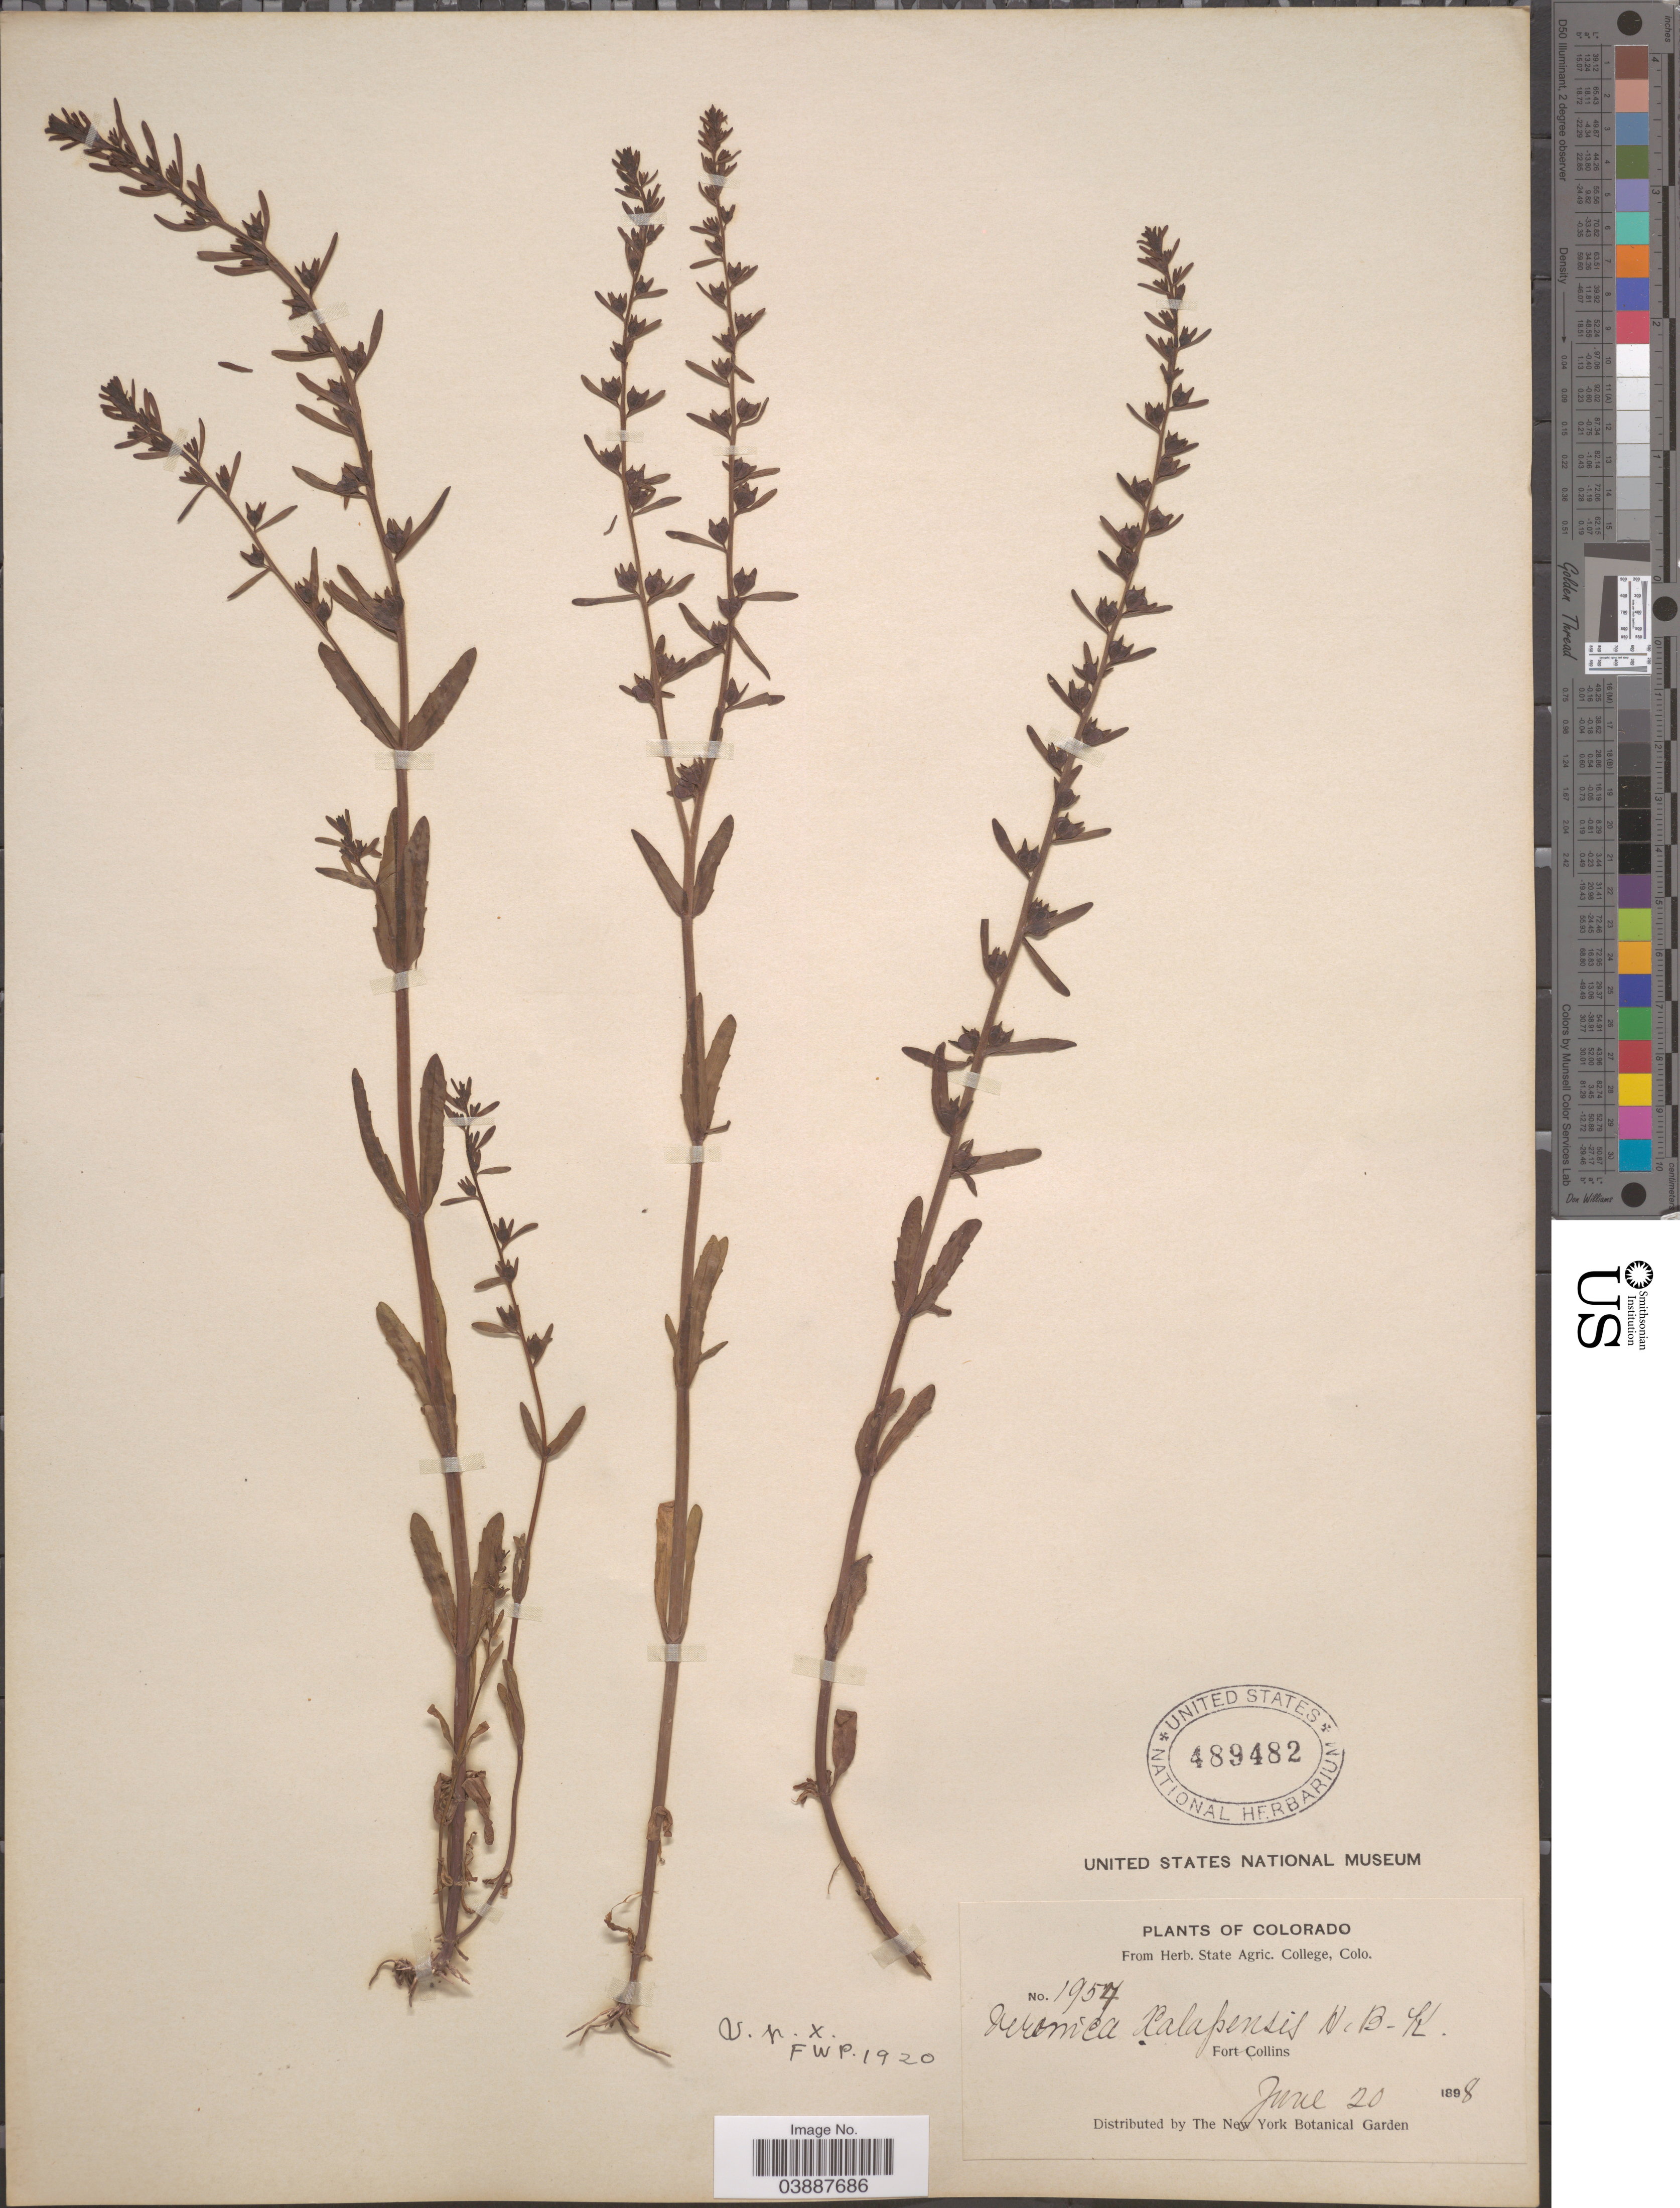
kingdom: Plantae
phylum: Tracheophyta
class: Magnoliopsida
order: Lamiales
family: Plantaginaceae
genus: Veronica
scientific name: Veronica peregrina var. xalapensis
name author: Kunth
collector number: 1954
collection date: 1898-06-20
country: United States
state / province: Colorado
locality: Fort Collins.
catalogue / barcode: US 489482